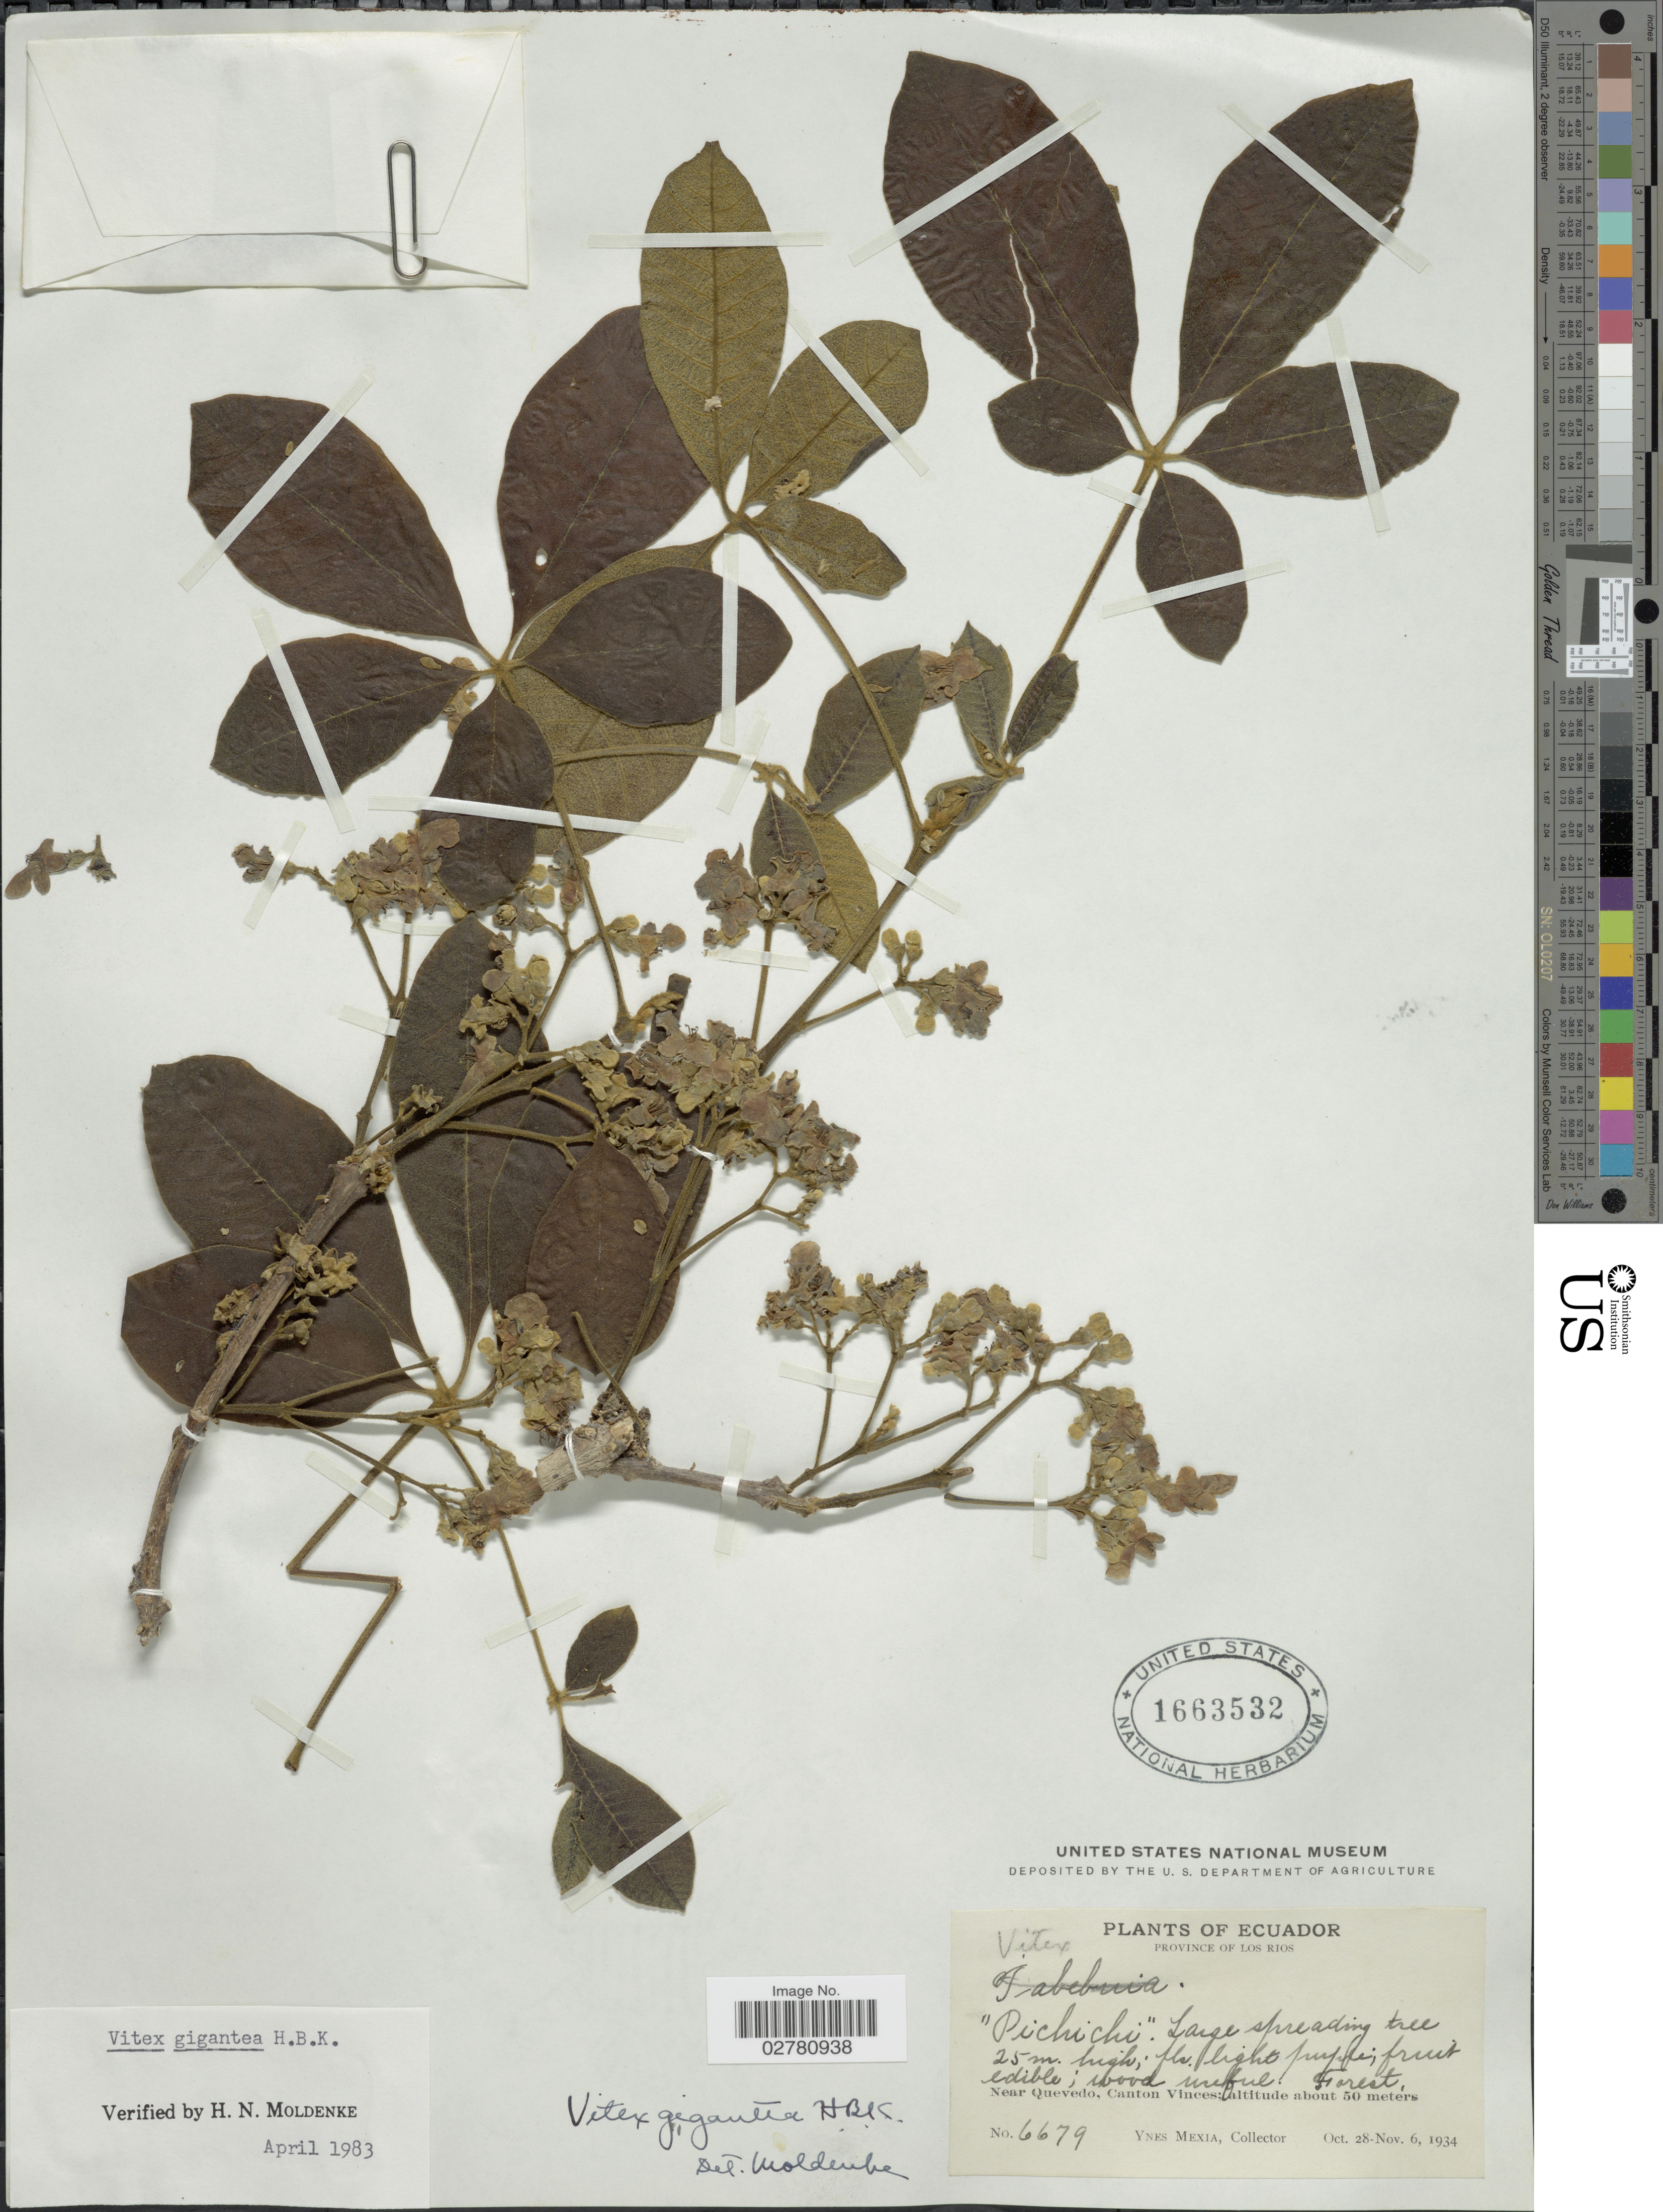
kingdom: Plantae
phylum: Tracheophyta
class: Magnoliopsida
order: Lamiales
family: Lamiaceae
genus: Vitex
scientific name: Vitex gigantea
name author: Kunth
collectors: Y. Mexia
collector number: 6679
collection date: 1934-10-28/1934-11-06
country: Ecuador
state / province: Los Ríos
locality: Near Quevedo, Canton Vinces.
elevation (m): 50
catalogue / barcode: US 1663532